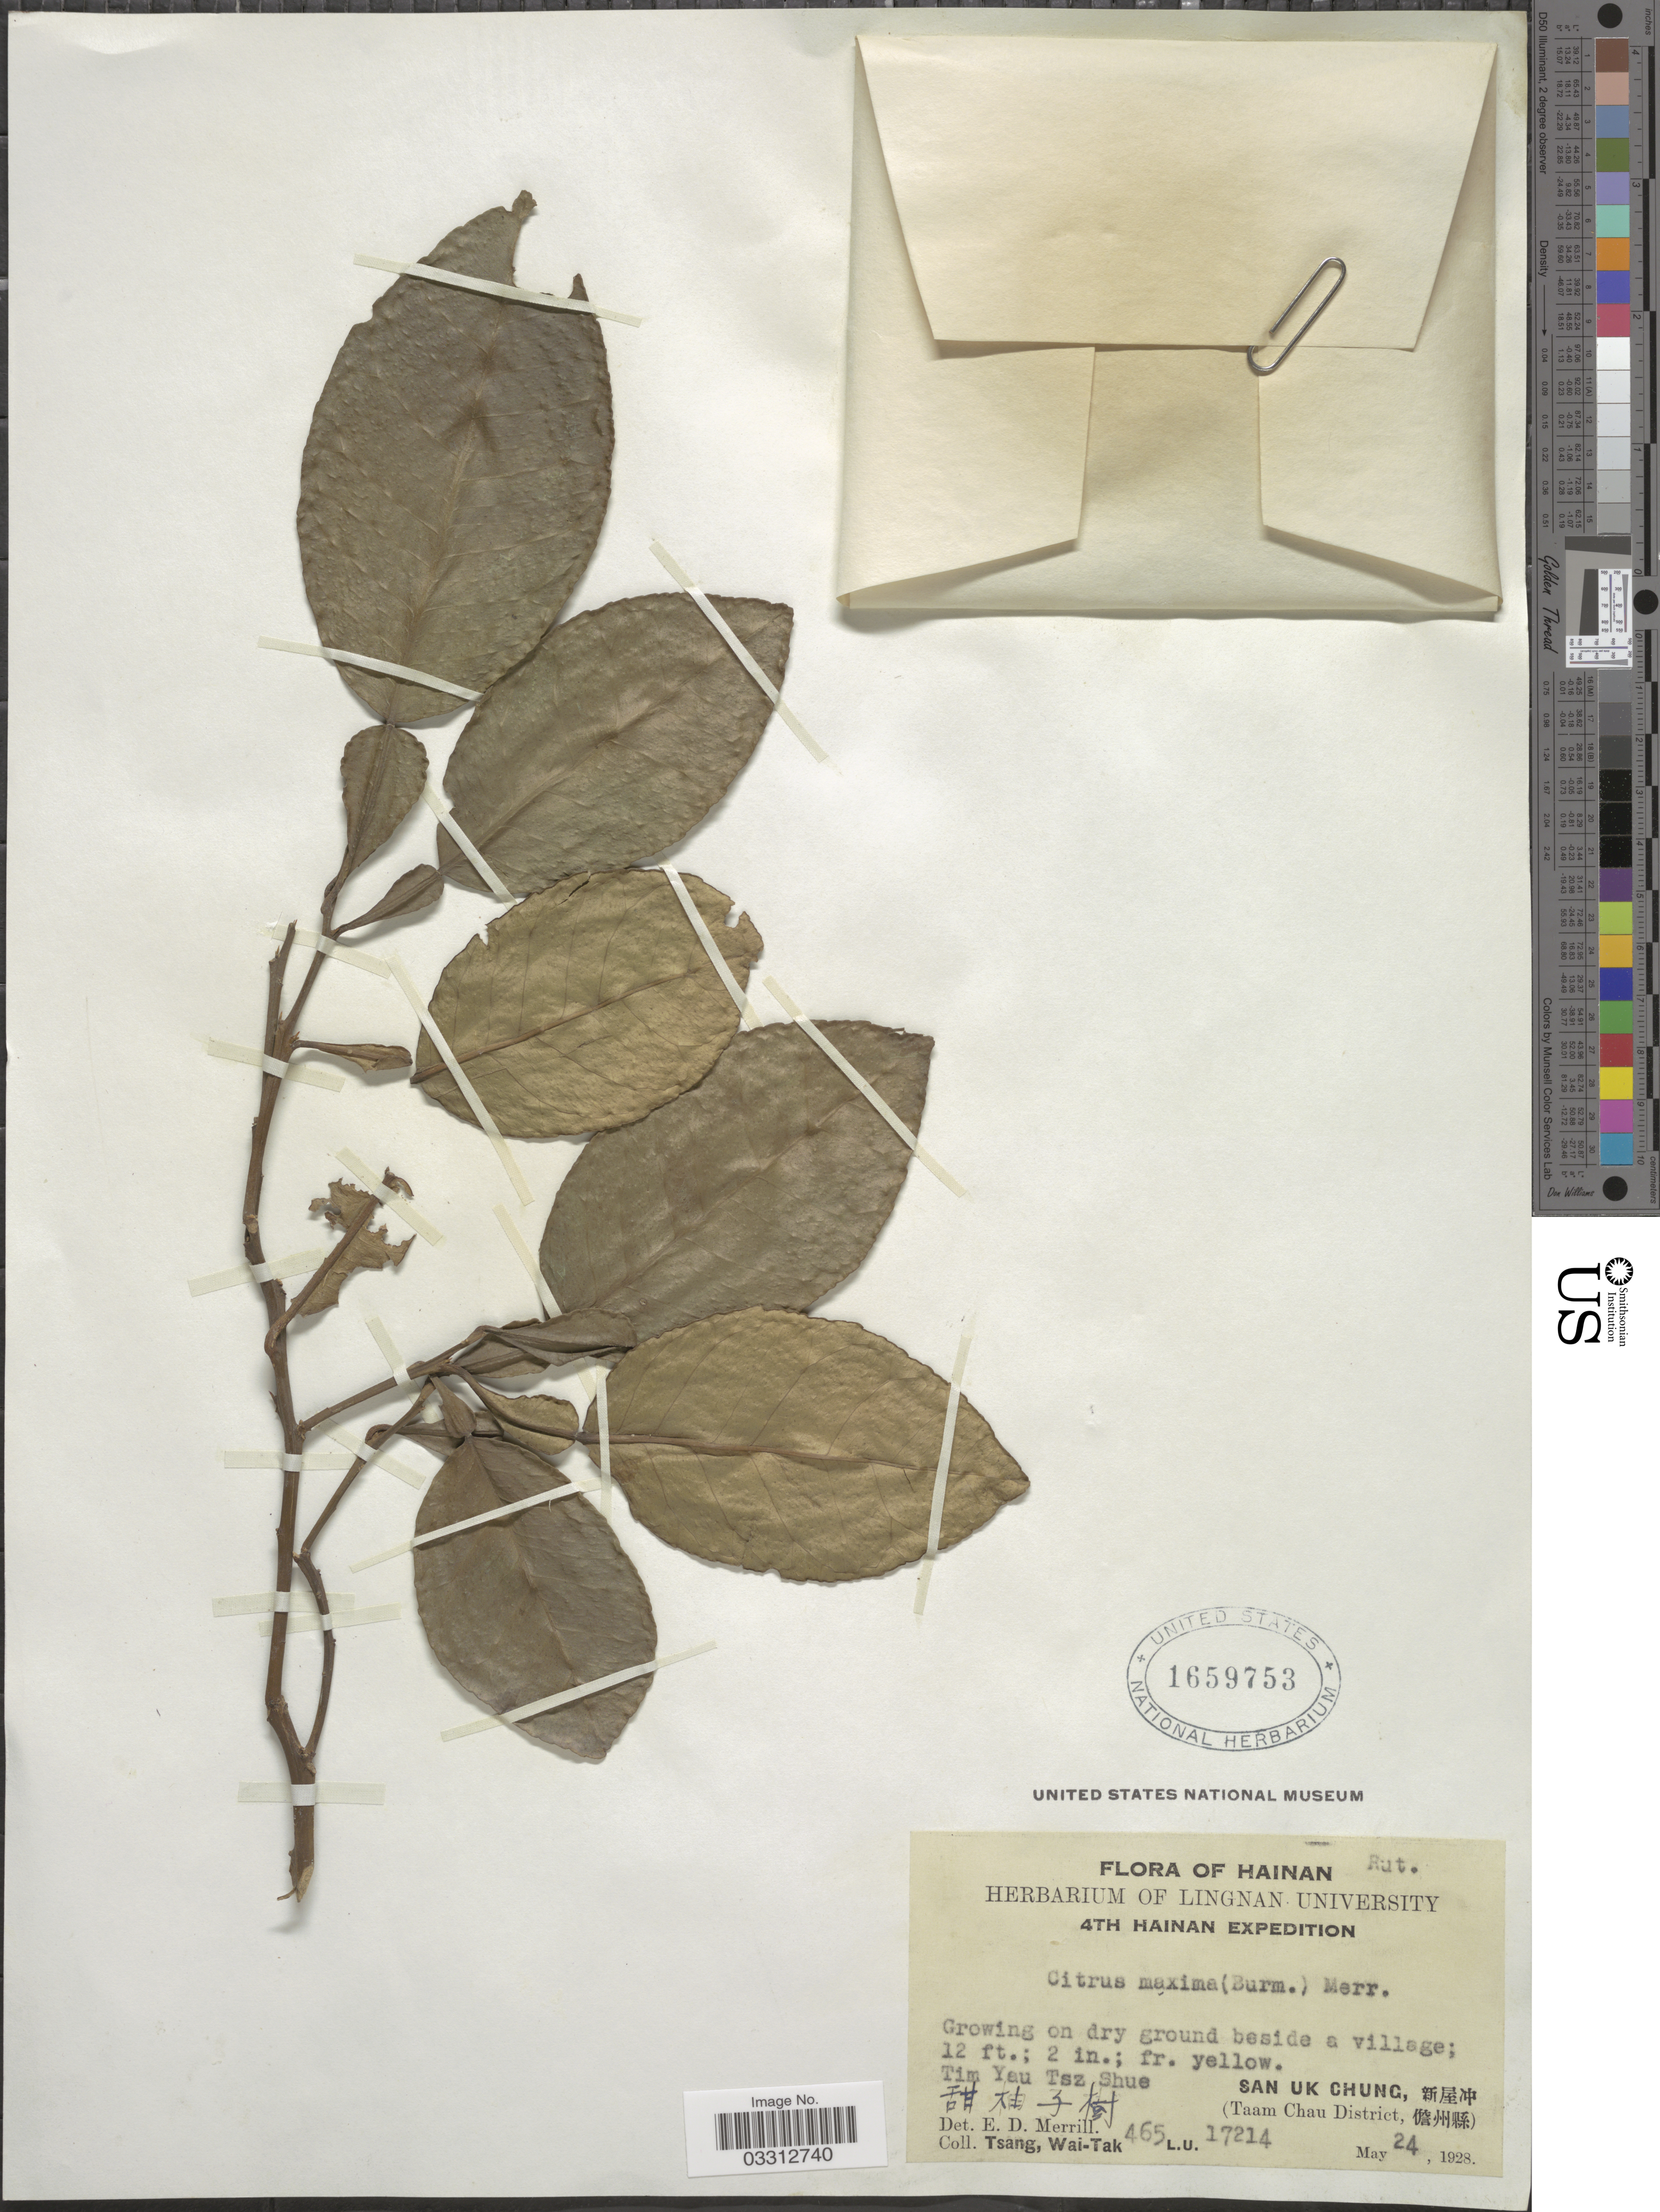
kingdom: Plantae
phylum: Tracheophyta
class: Magnoliopsida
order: Sapindales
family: Rutaceae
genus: Citrus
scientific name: Citrus maxima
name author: (Burm.) Merr.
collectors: W. T. Tsang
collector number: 465L.U. 17214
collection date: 1928-05-24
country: China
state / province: Hainan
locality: mYau Tsz Shue San Uk Chung,, (Taam Chau District.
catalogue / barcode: US 1659753